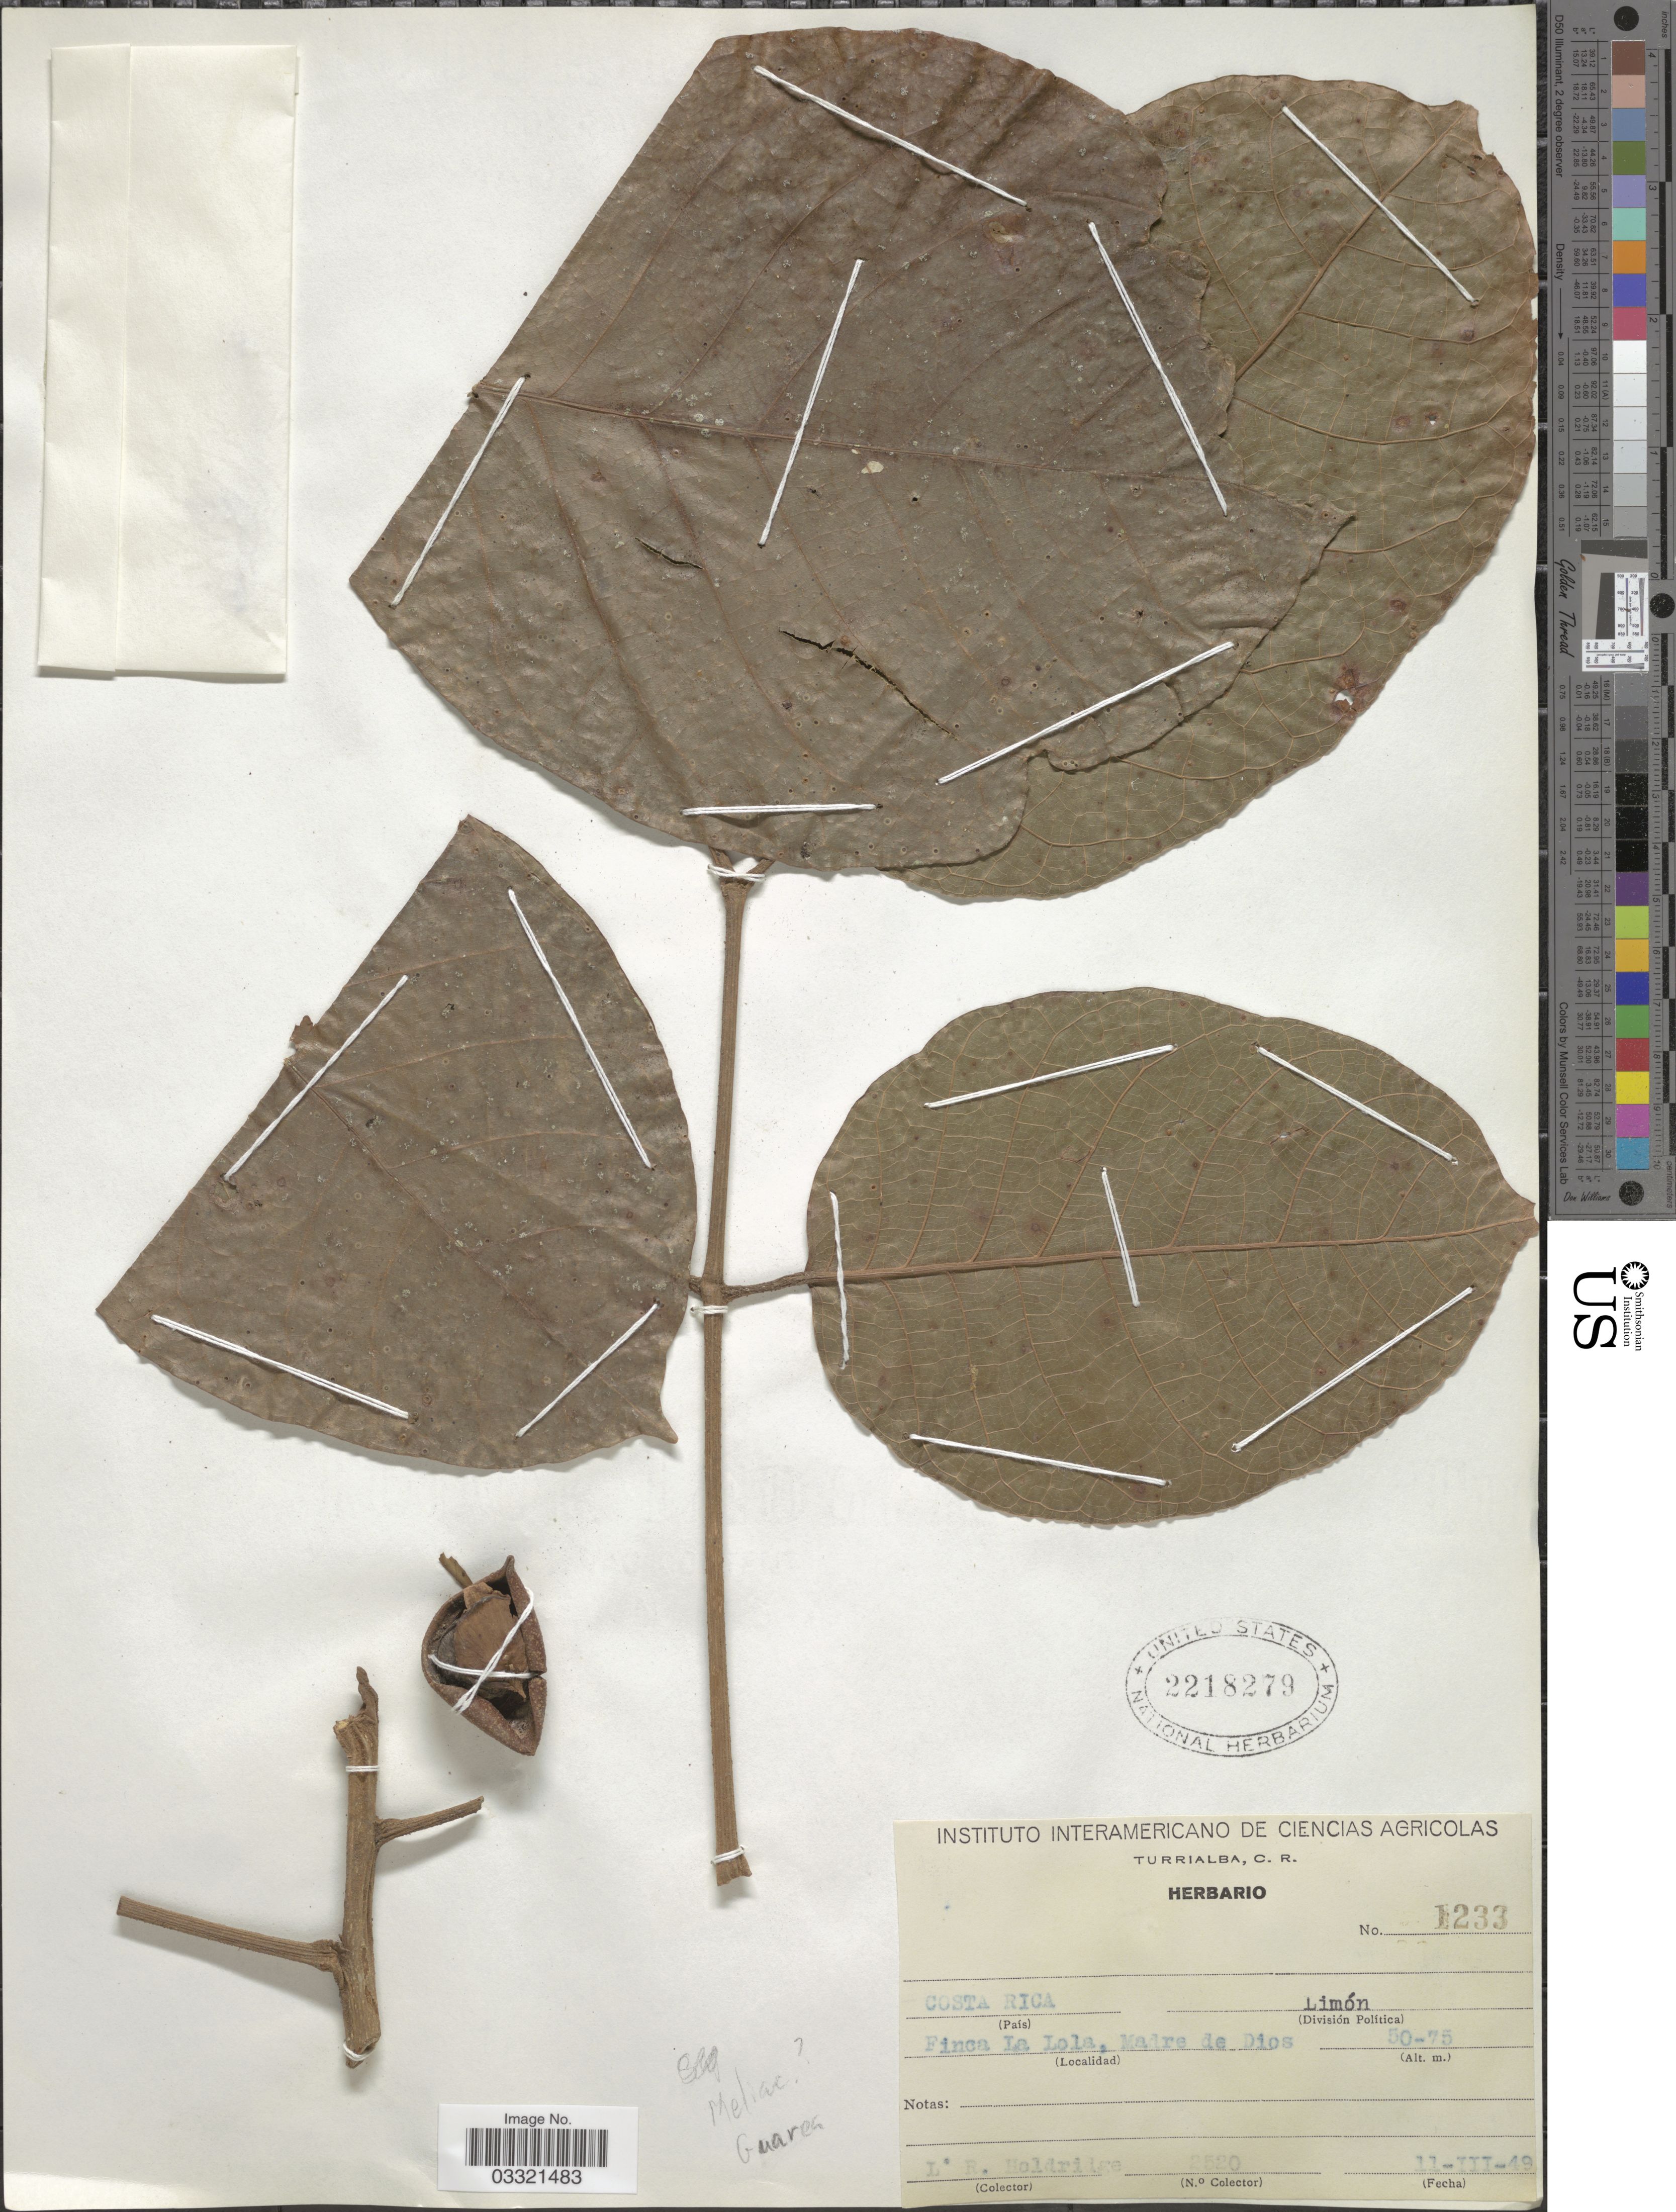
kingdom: Plantae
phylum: Tracheophyta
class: Magnoliopsida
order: Sapindales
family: Meliaceae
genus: Guarea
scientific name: Guarea sp.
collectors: L. Holdridge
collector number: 2520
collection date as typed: Transcribed d/m/y: 11/3/19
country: Costa Rica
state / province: Limón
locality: Finca La Lola, Madre de Dios.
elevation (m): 50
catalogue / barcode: US 2218279